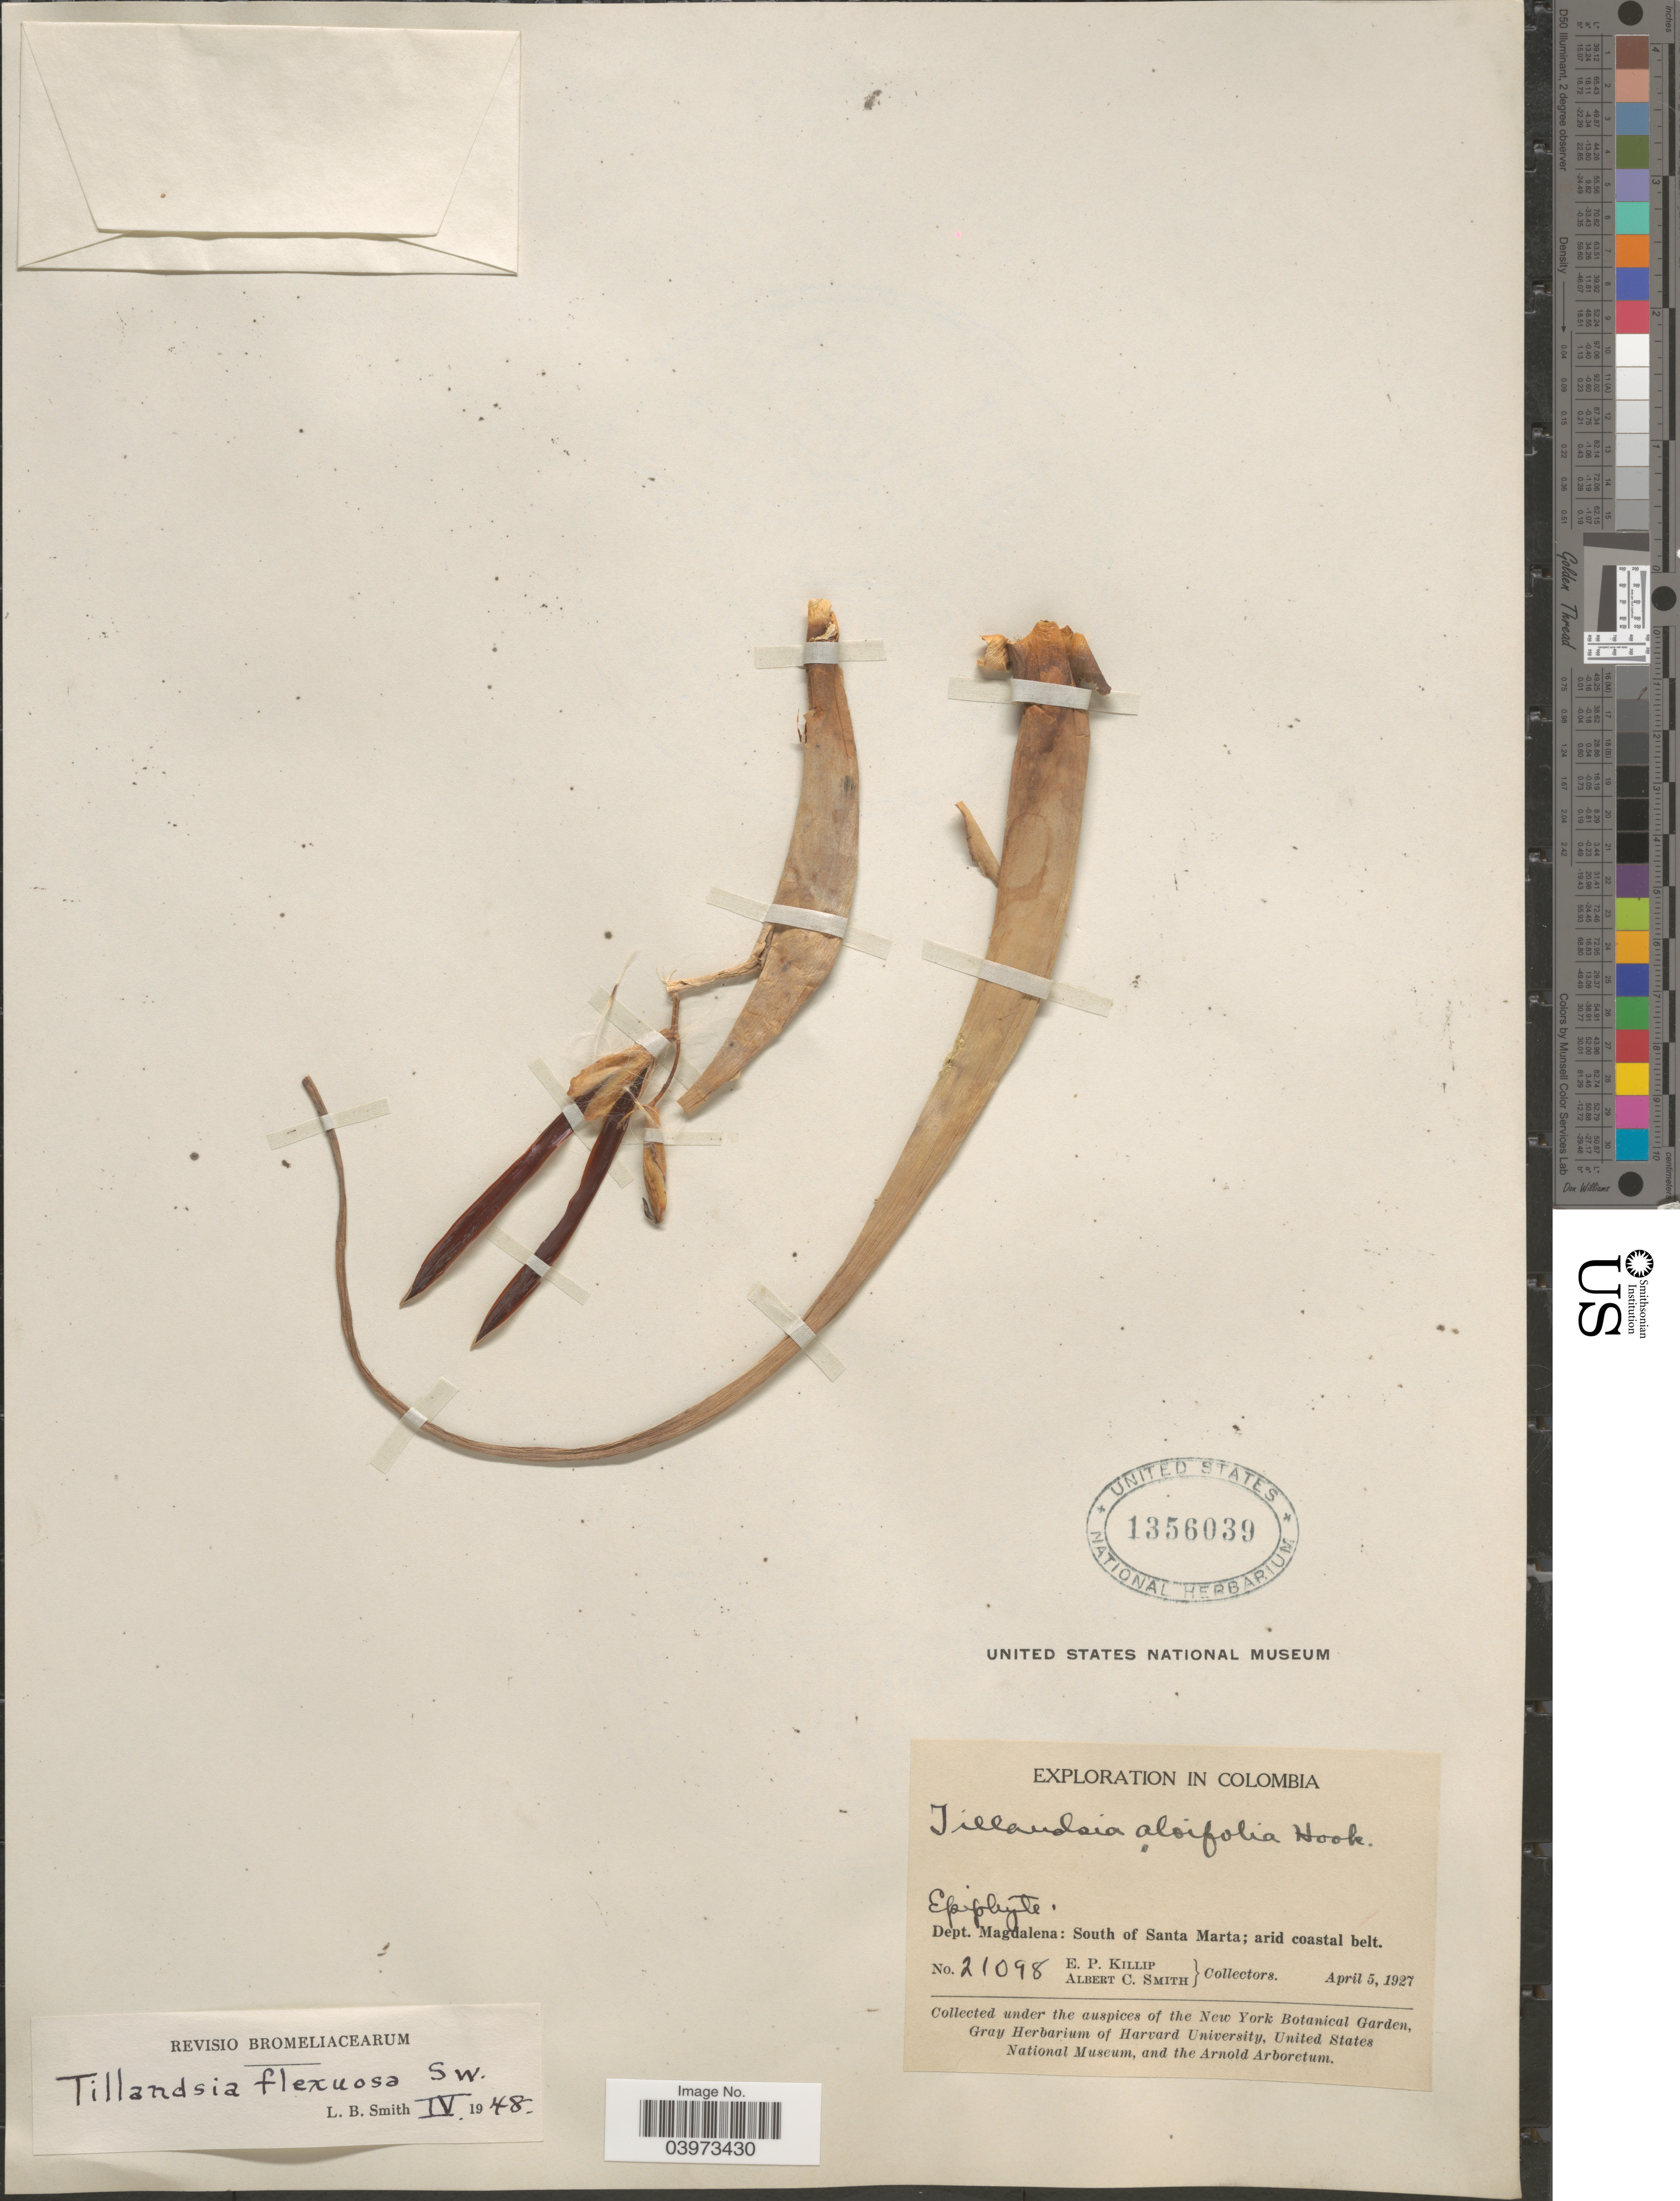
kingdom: Plantae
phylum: Tracheophyta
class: Liliopsida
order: Poales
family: Bromeliaceae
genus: Tillandsia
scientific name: Tillandsia flexuosa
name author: Sw.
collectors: E. P. Killip & A. C. Smith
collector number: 21098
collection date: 1927-04-05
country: Colombia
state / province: Magdalena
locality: Exploration in Colombia. Dept. Magdalena: South of Santa Marta; arid coastal belt.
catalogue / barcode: US 1356039